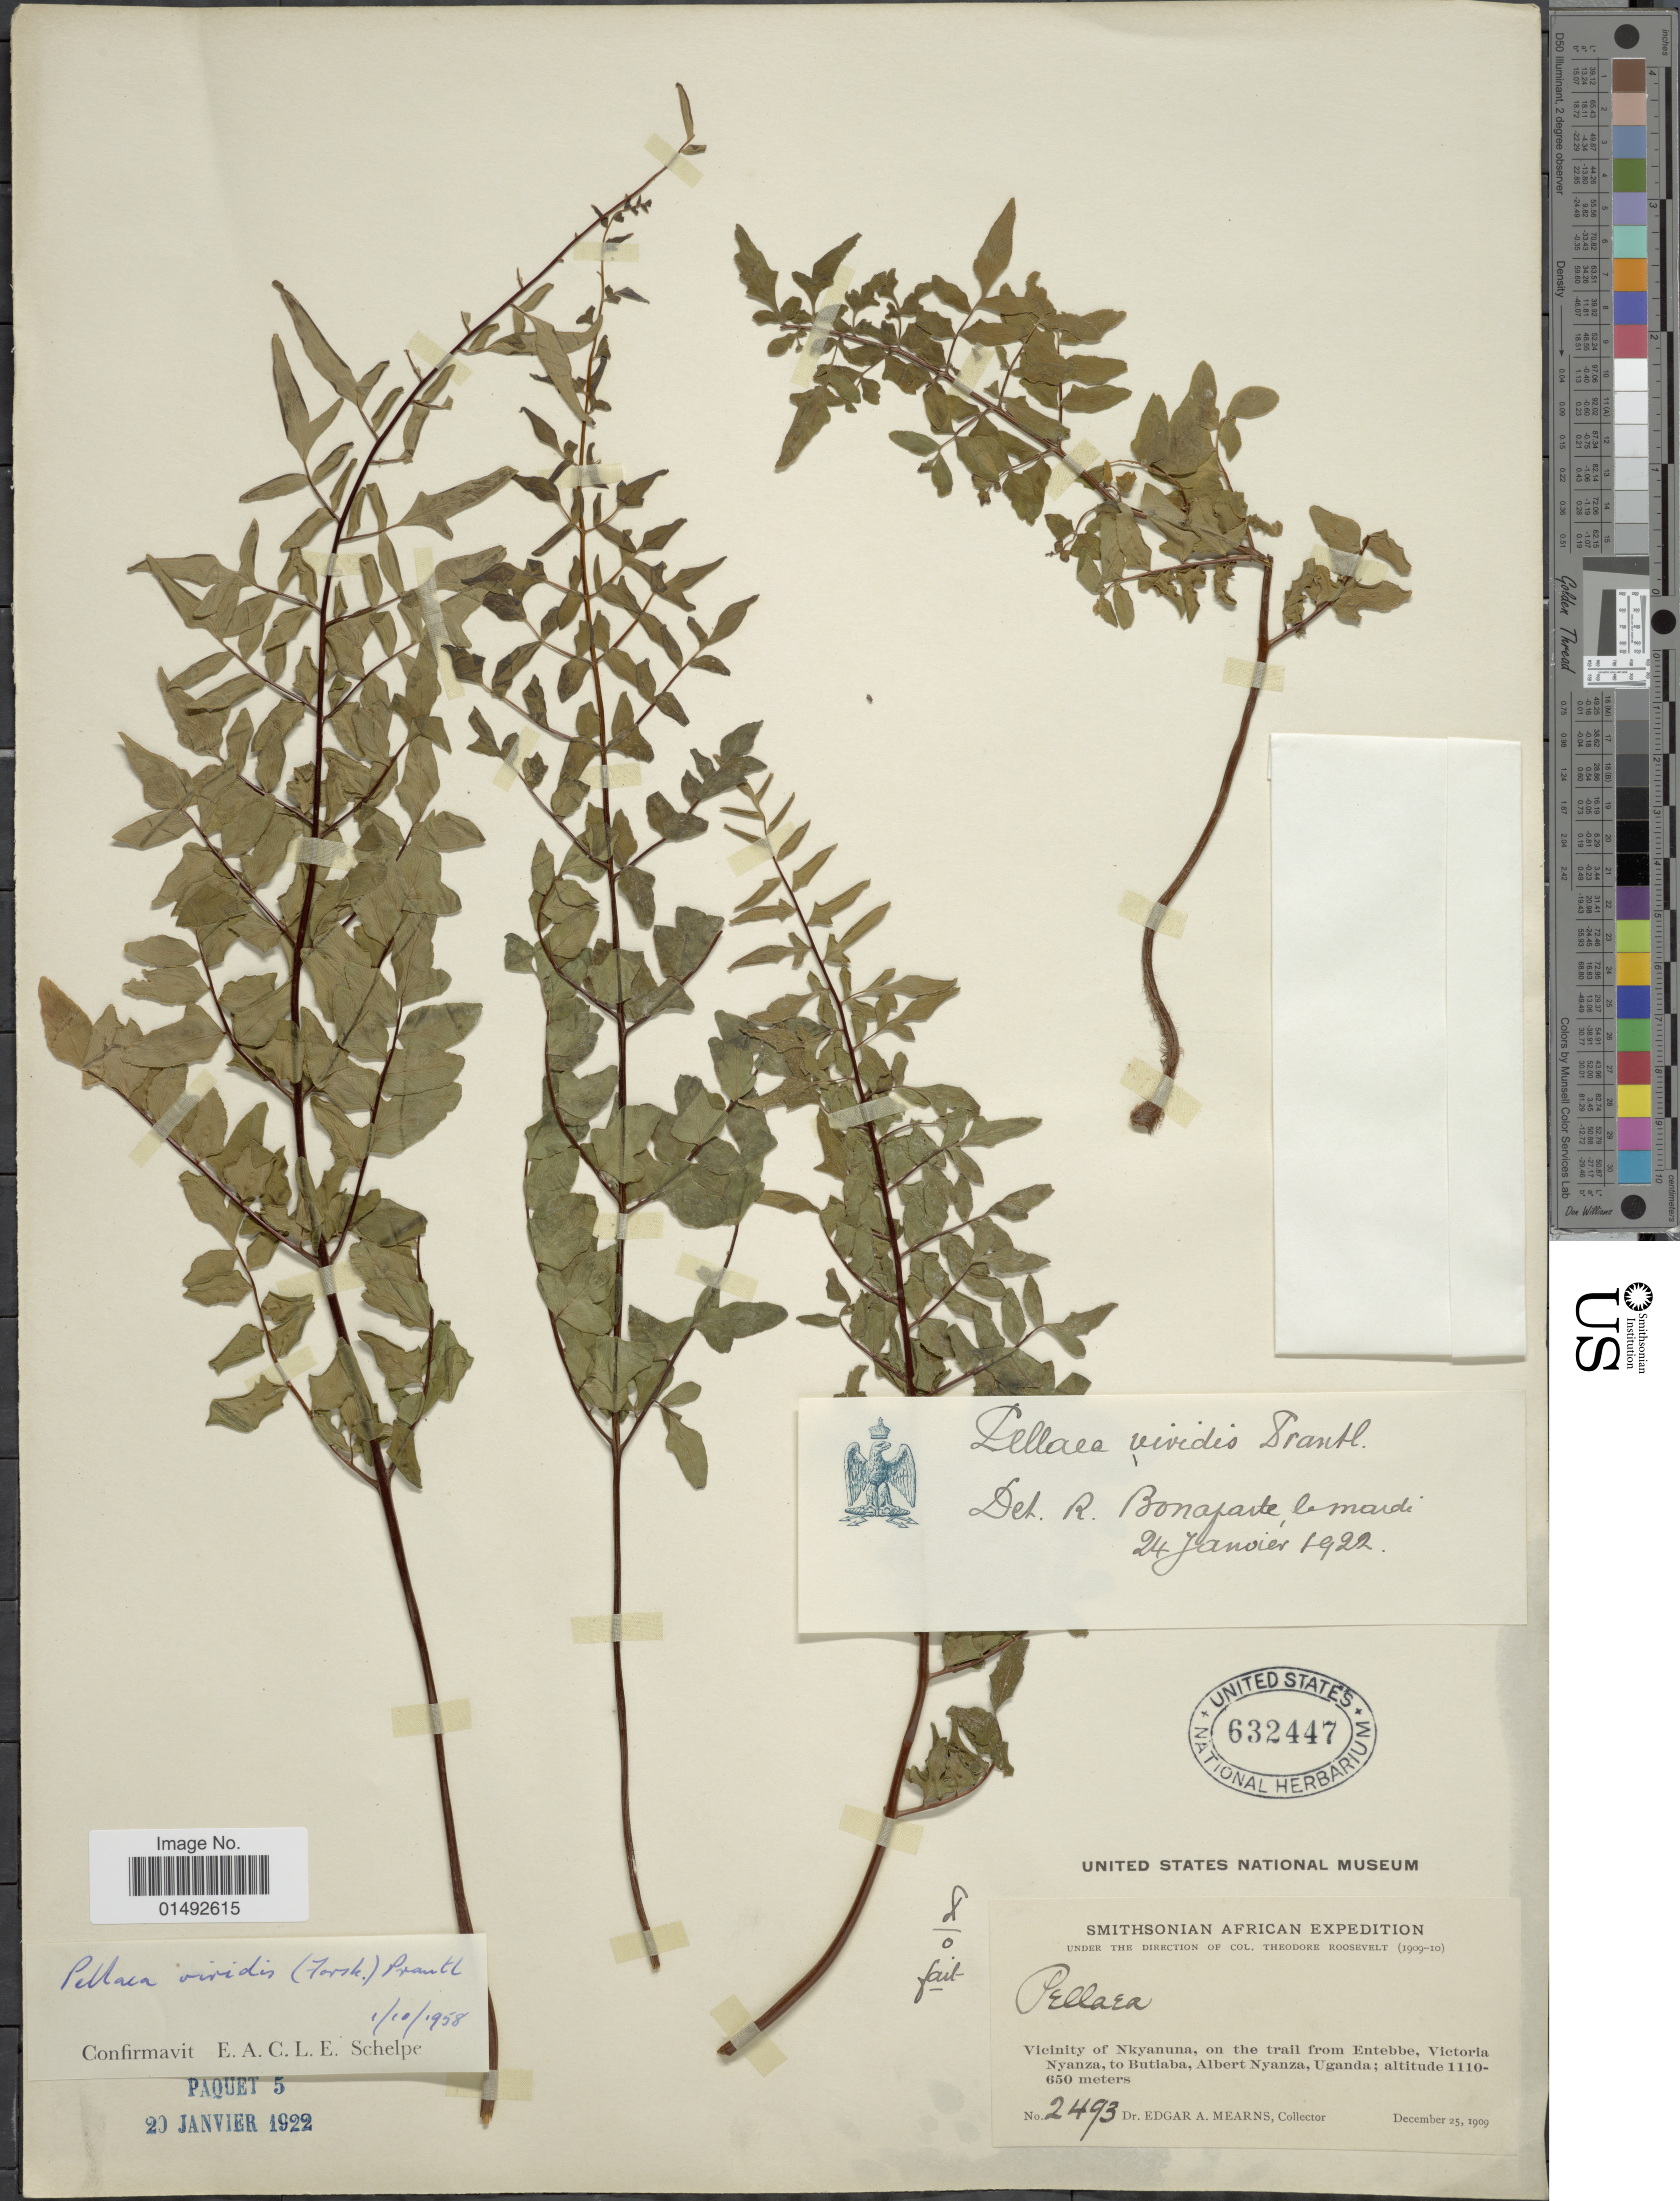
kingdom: Plantae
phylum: Tracheophyta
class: Polypodiopsida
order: Polypodiales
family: Pteridaceae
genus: Pellaea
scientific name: Pellaea viridis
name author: (Forssk.) Prantl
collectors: E. A. Mearns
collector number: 2493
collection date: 1909-12-25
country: Uganda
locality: Vicinity of Nkyanuna, on the trail from Entebbe, Victoria Nyanza, to Butiaba, Albert Nyanza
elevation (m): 650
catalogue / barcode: US 632447